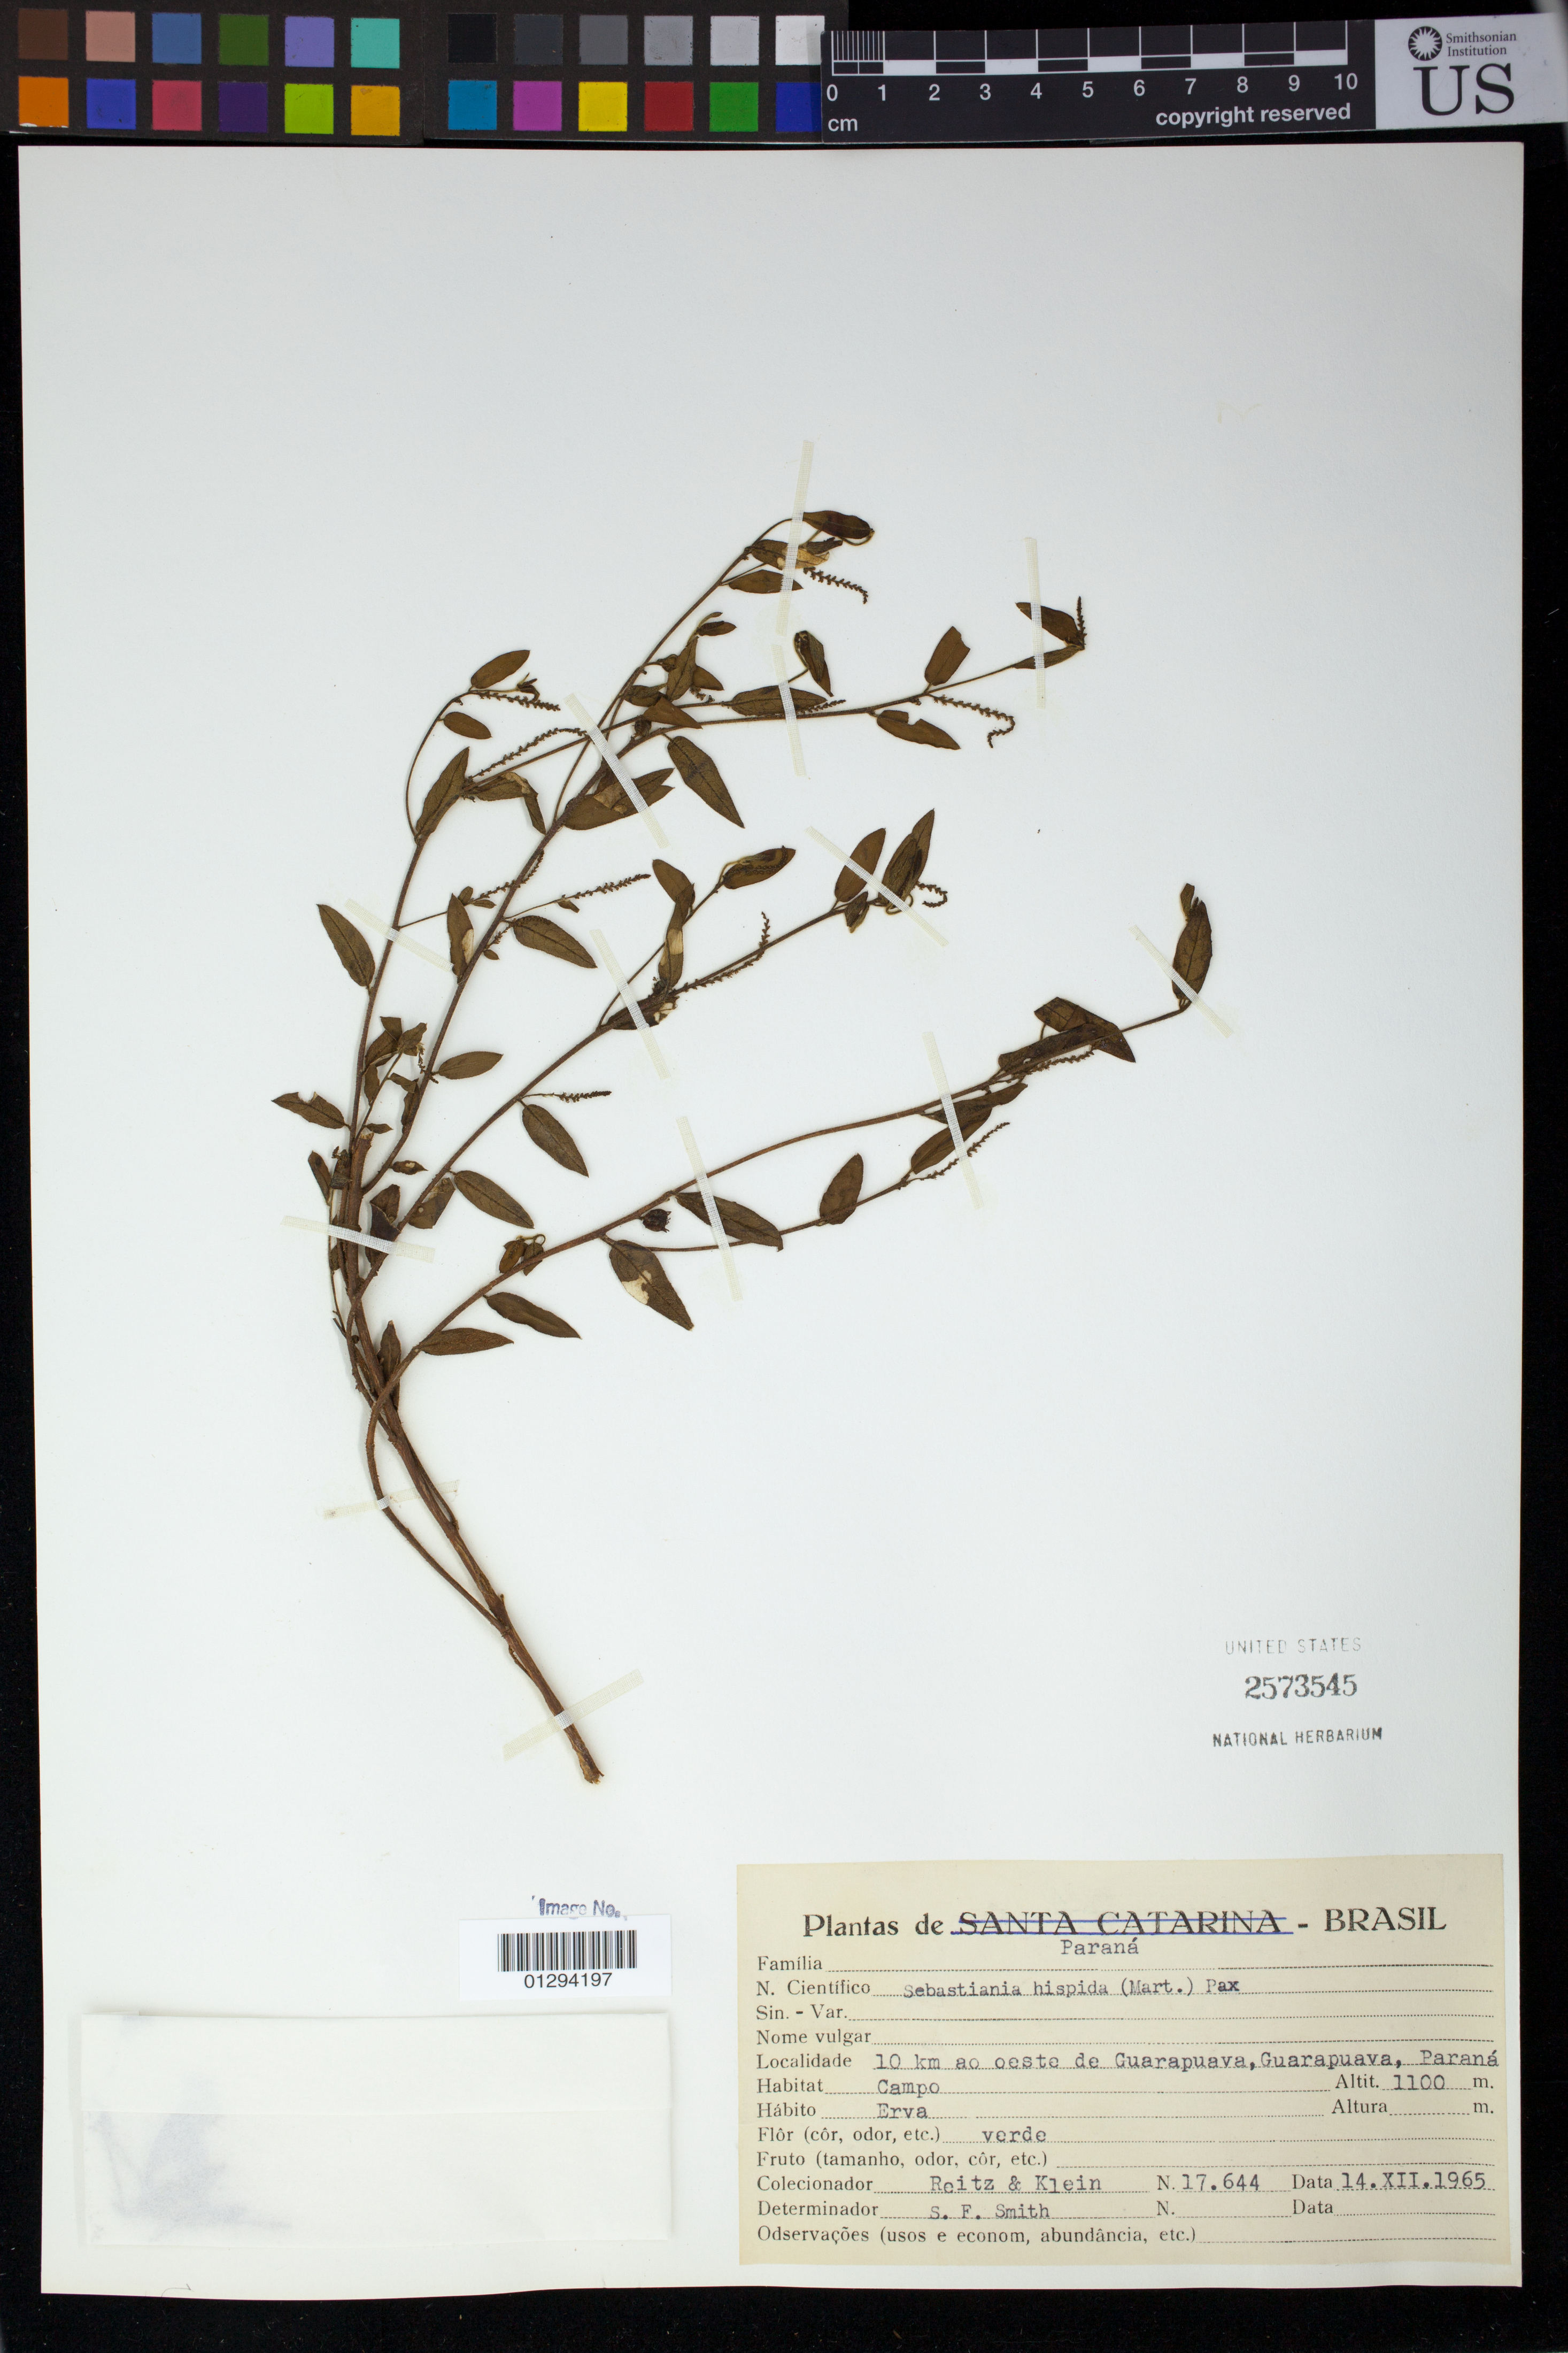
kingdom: Plantae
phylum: Tracheophyta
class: Magnoliopsida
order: Malpighiales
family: Euphorbiaceae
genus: Sebastiania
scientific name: Sebastiania hispida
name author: (Mart.) Pax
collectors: R. Reitz & Klein, --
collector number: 17644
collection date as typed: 14 Dec 1965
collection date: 1965-12-14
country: Brazil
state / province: Paraná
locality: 10 km ao oeste de Guarapuava, Guarapuava.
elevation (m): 1100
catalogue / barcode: US 2573545